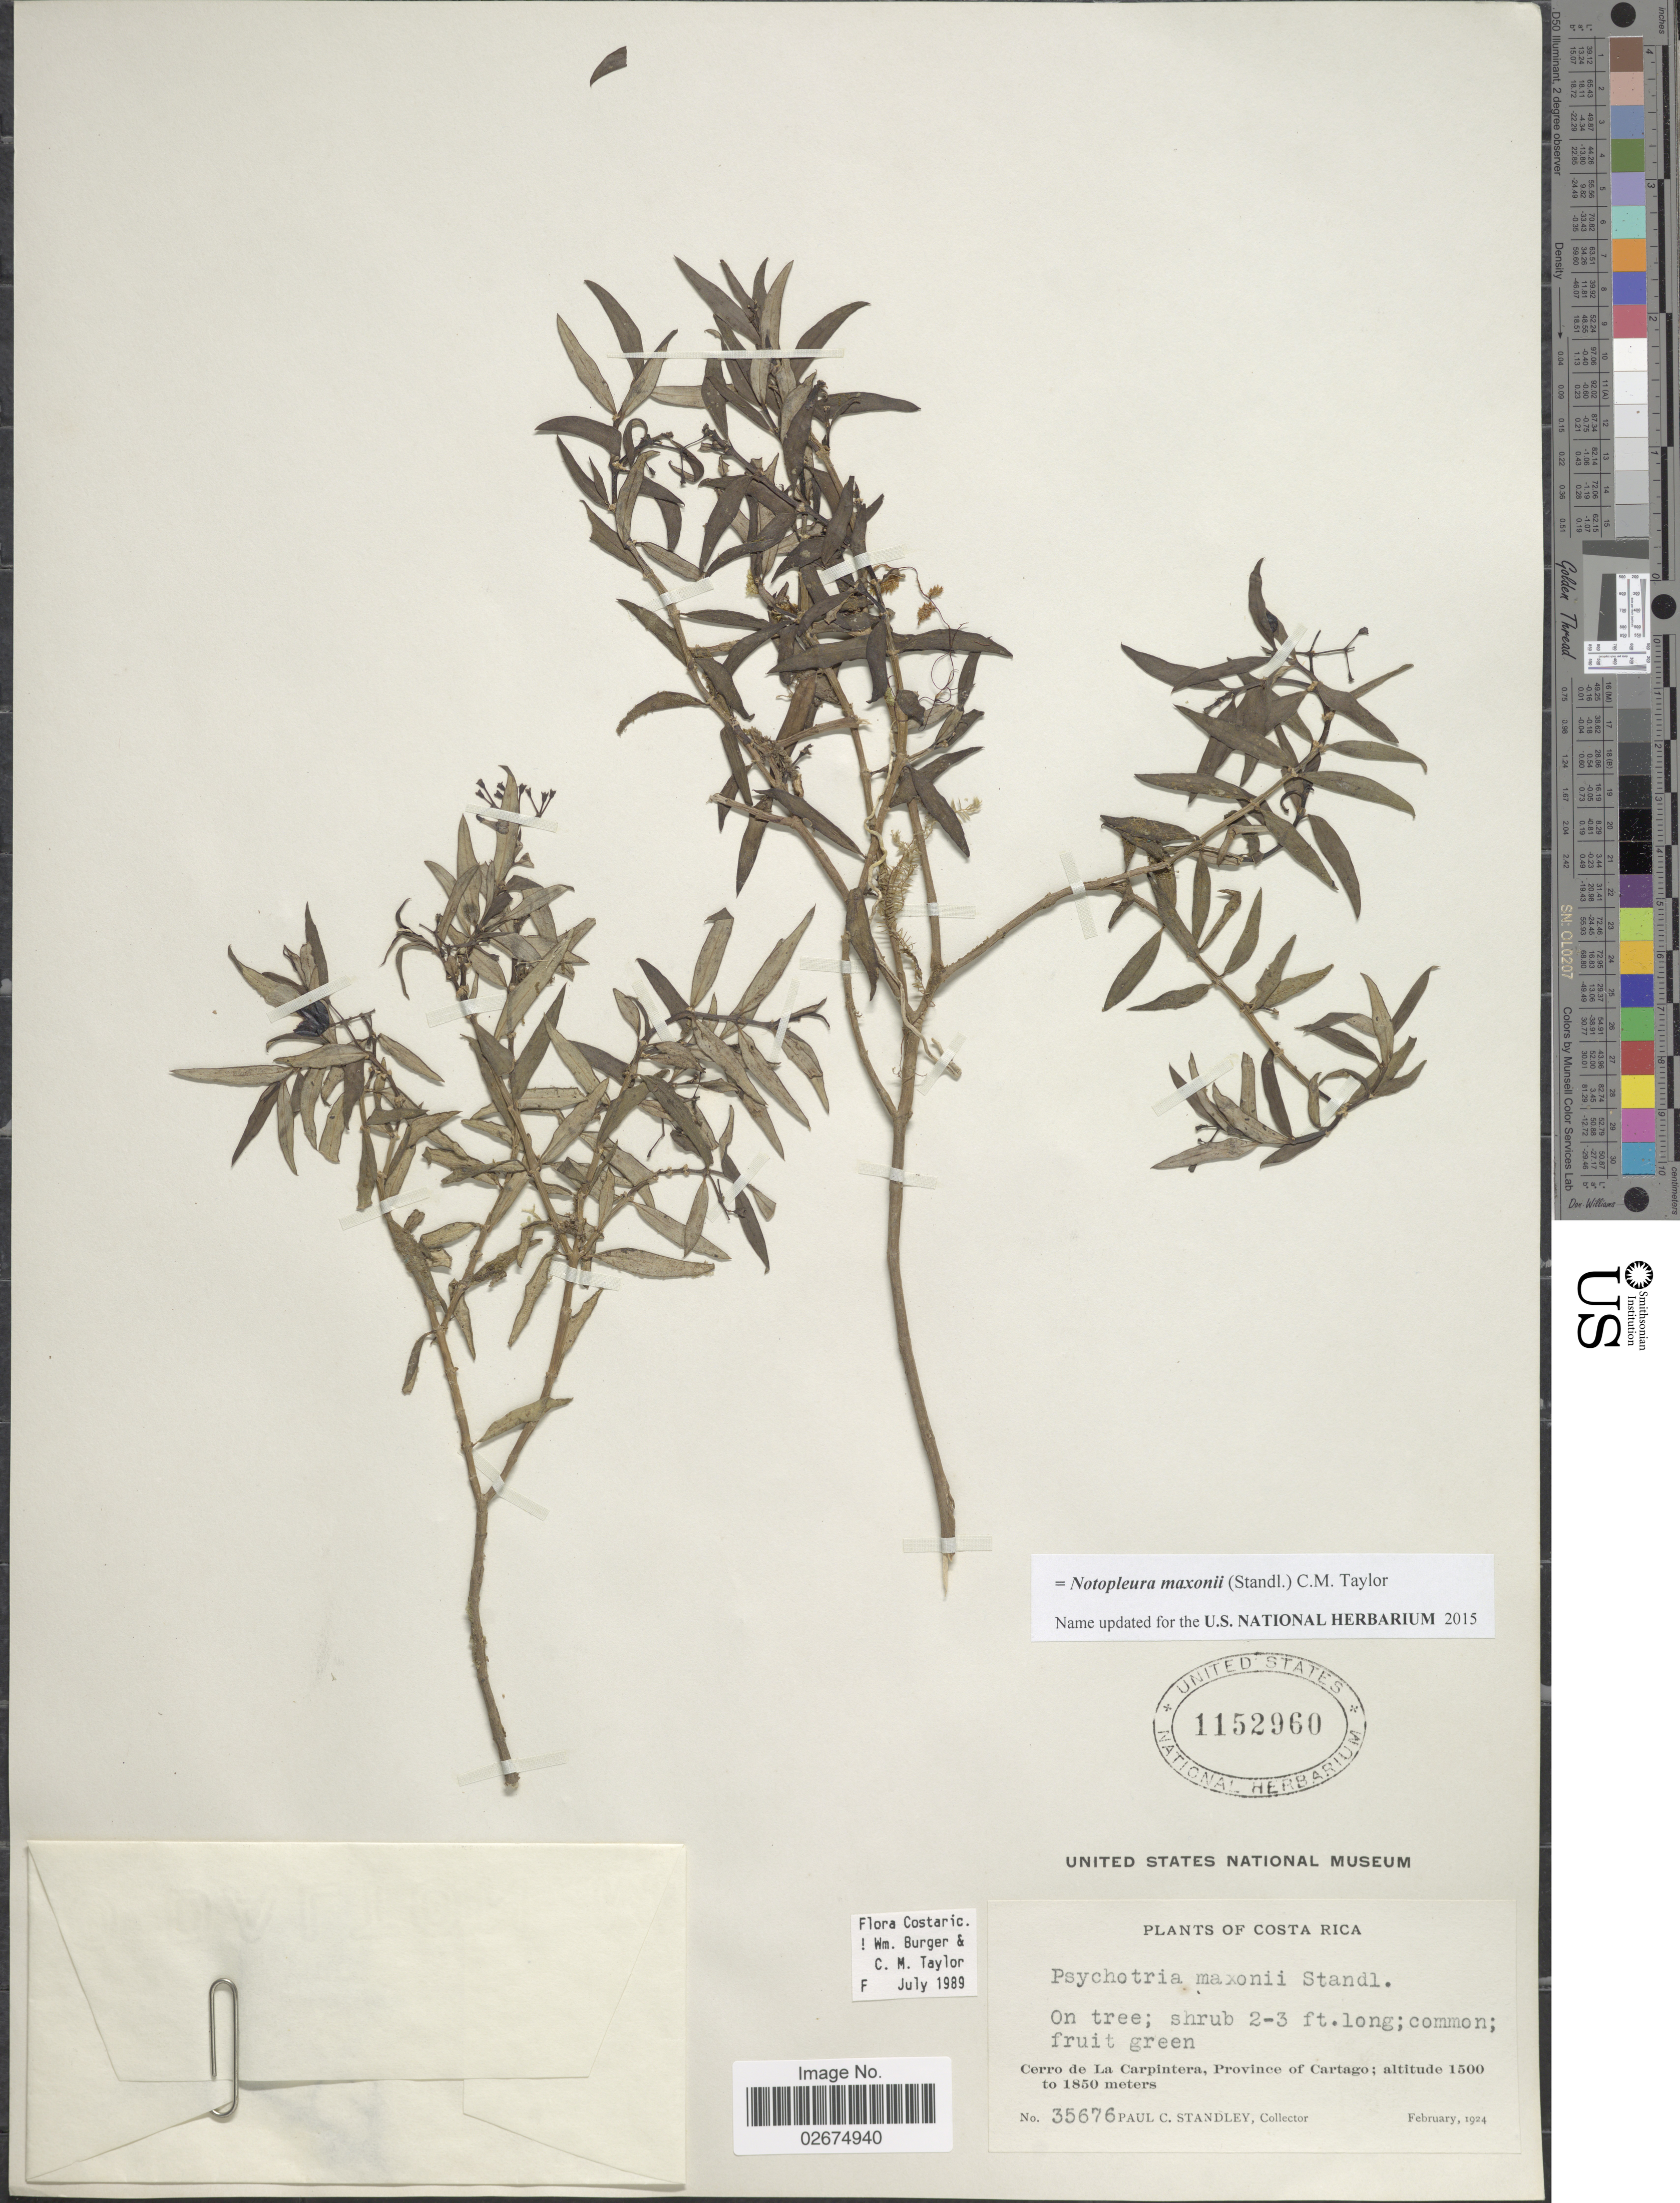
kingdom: Plantae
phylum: Tracheophyta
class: Magnoliopsida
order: Gentianales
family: Rubiaceae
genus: Notopleura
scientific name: Notopleura maxonii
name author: (Standl.) C.M. Taylor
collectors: P. C. Standley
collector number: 35676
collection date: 1924-02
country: Costa Rica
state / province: Cartago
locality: Cerro de La Carpintera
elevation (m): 1500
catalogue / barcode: US 1152960